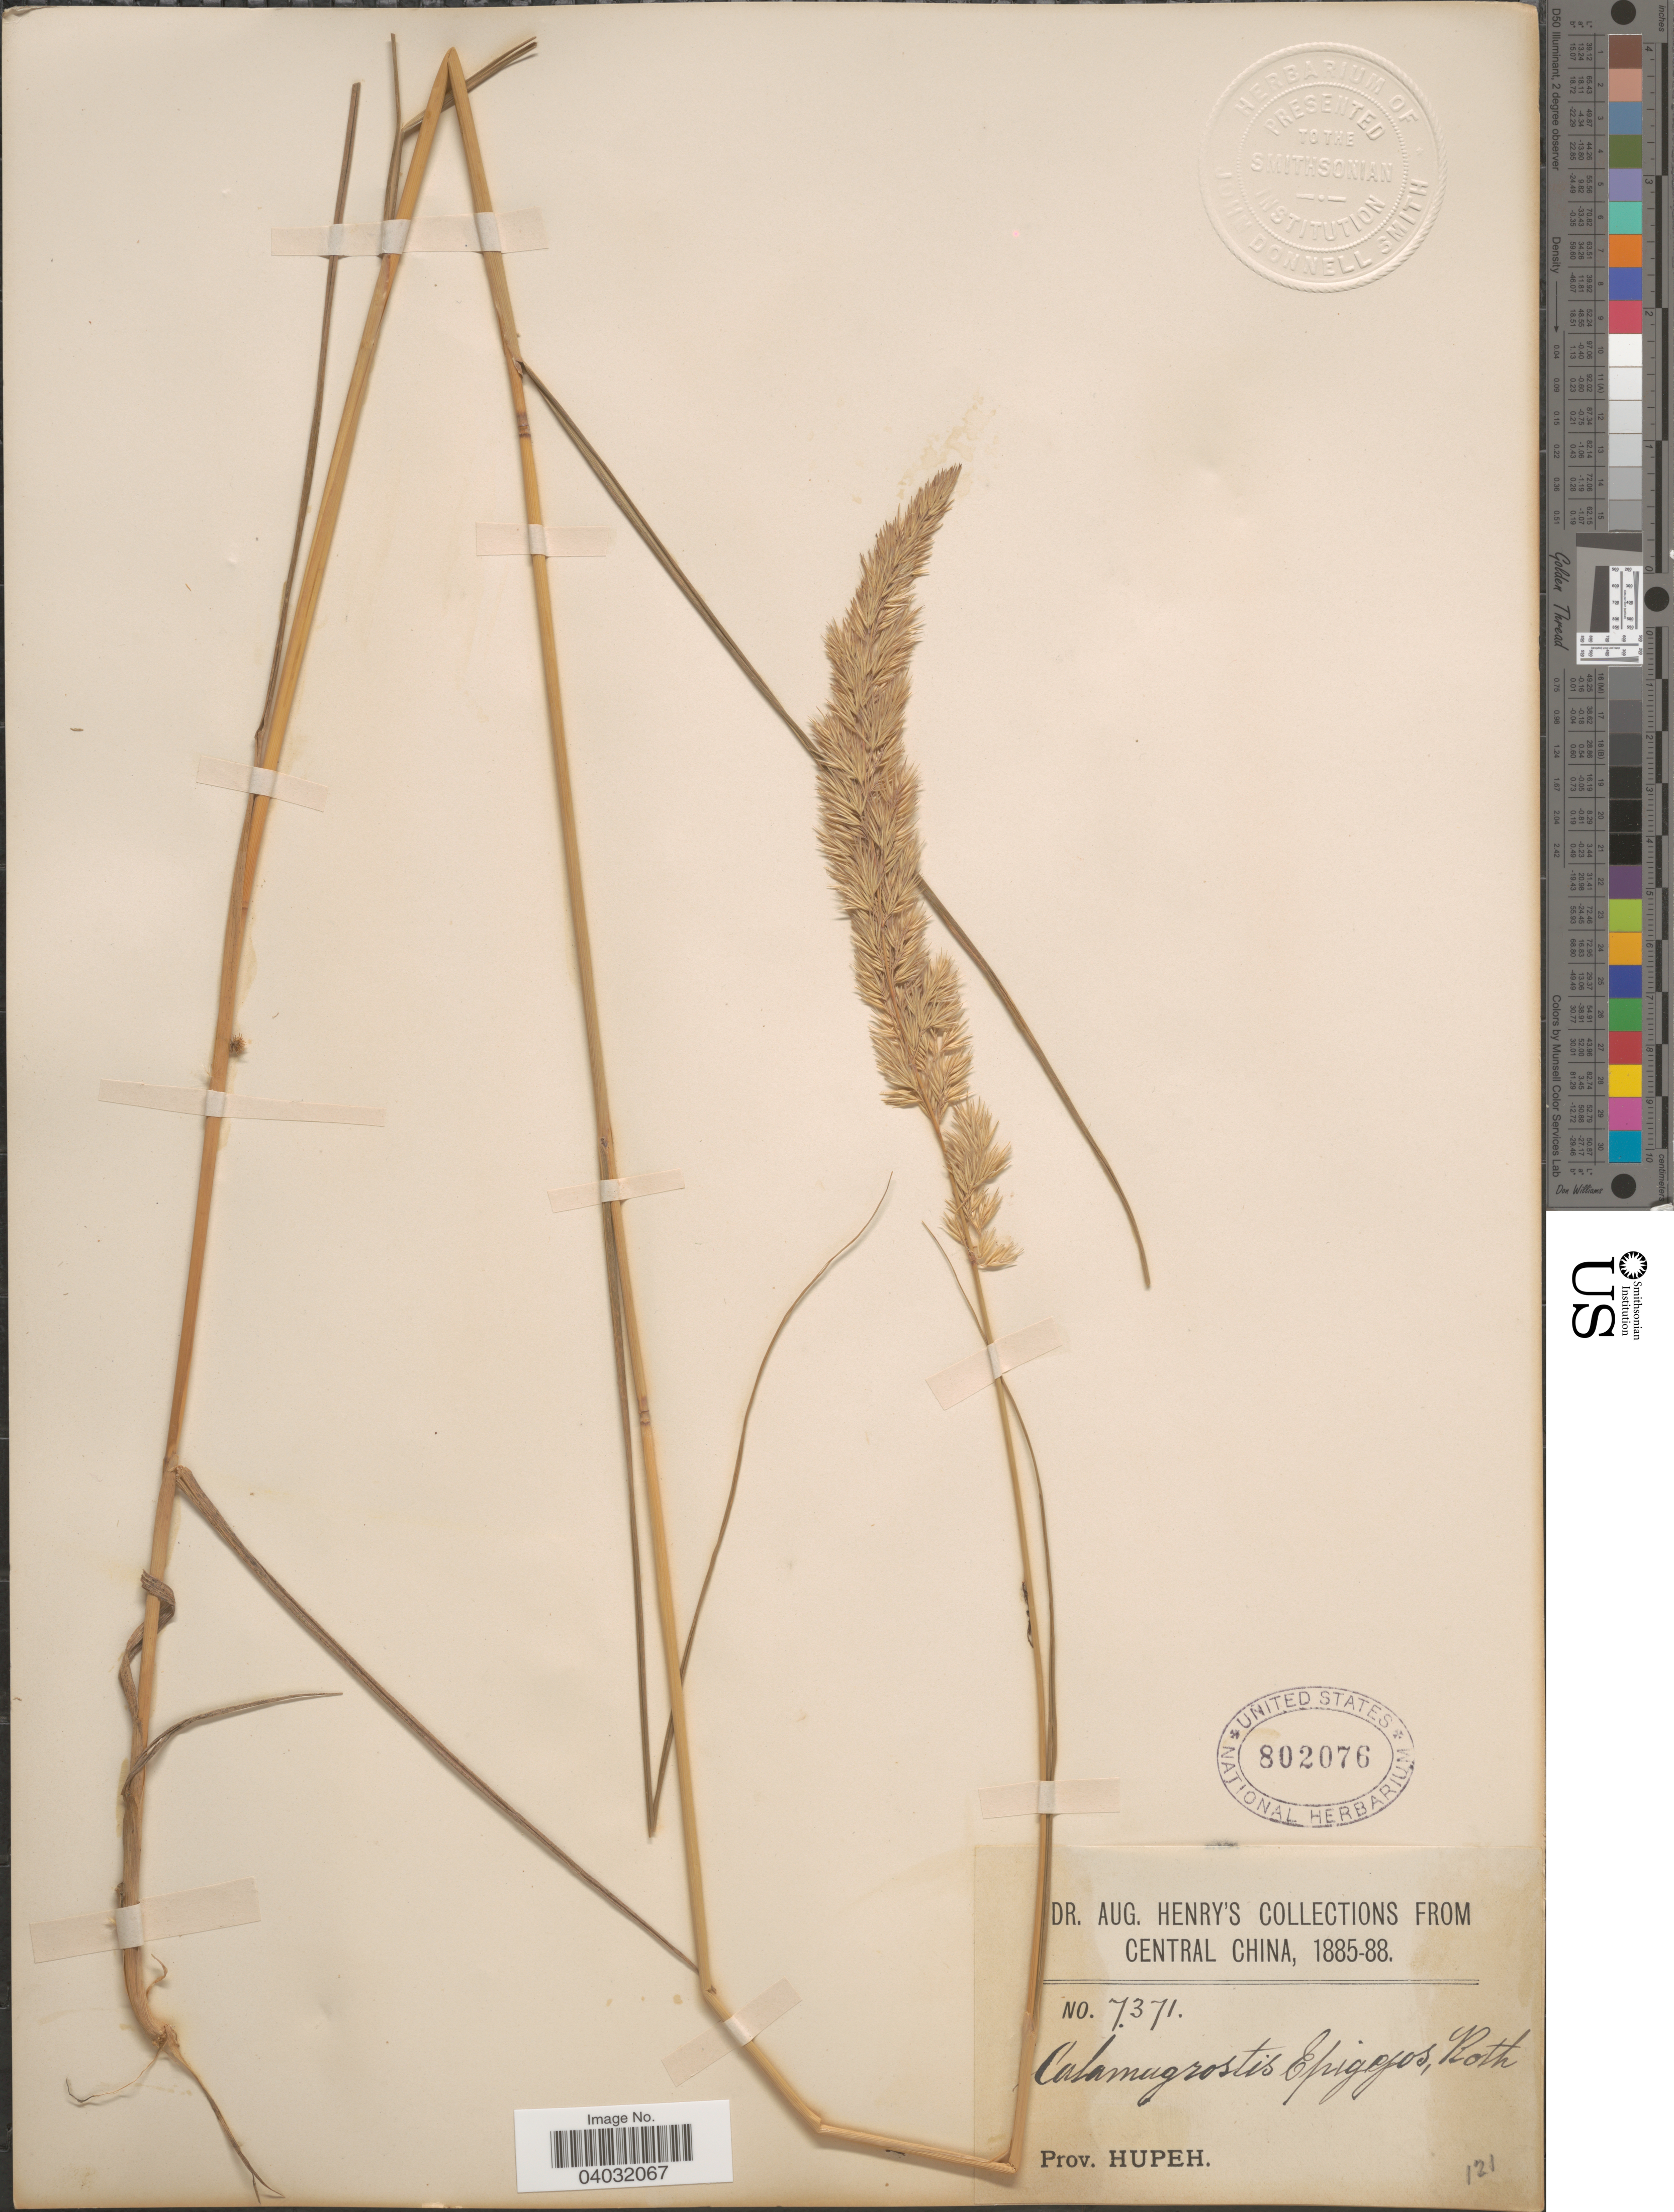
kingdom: Plantae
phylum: Tracheophyta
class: Liliopsida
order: Poales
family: Poaceae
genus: Calamagrostis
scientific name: Calamagrostis epigeios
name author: (L.) Roth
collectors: A. Henry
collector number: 7371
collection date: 1885/1888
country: China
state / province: Hubei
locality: Central China. Prov. Hupeh.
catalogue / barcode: US 802076